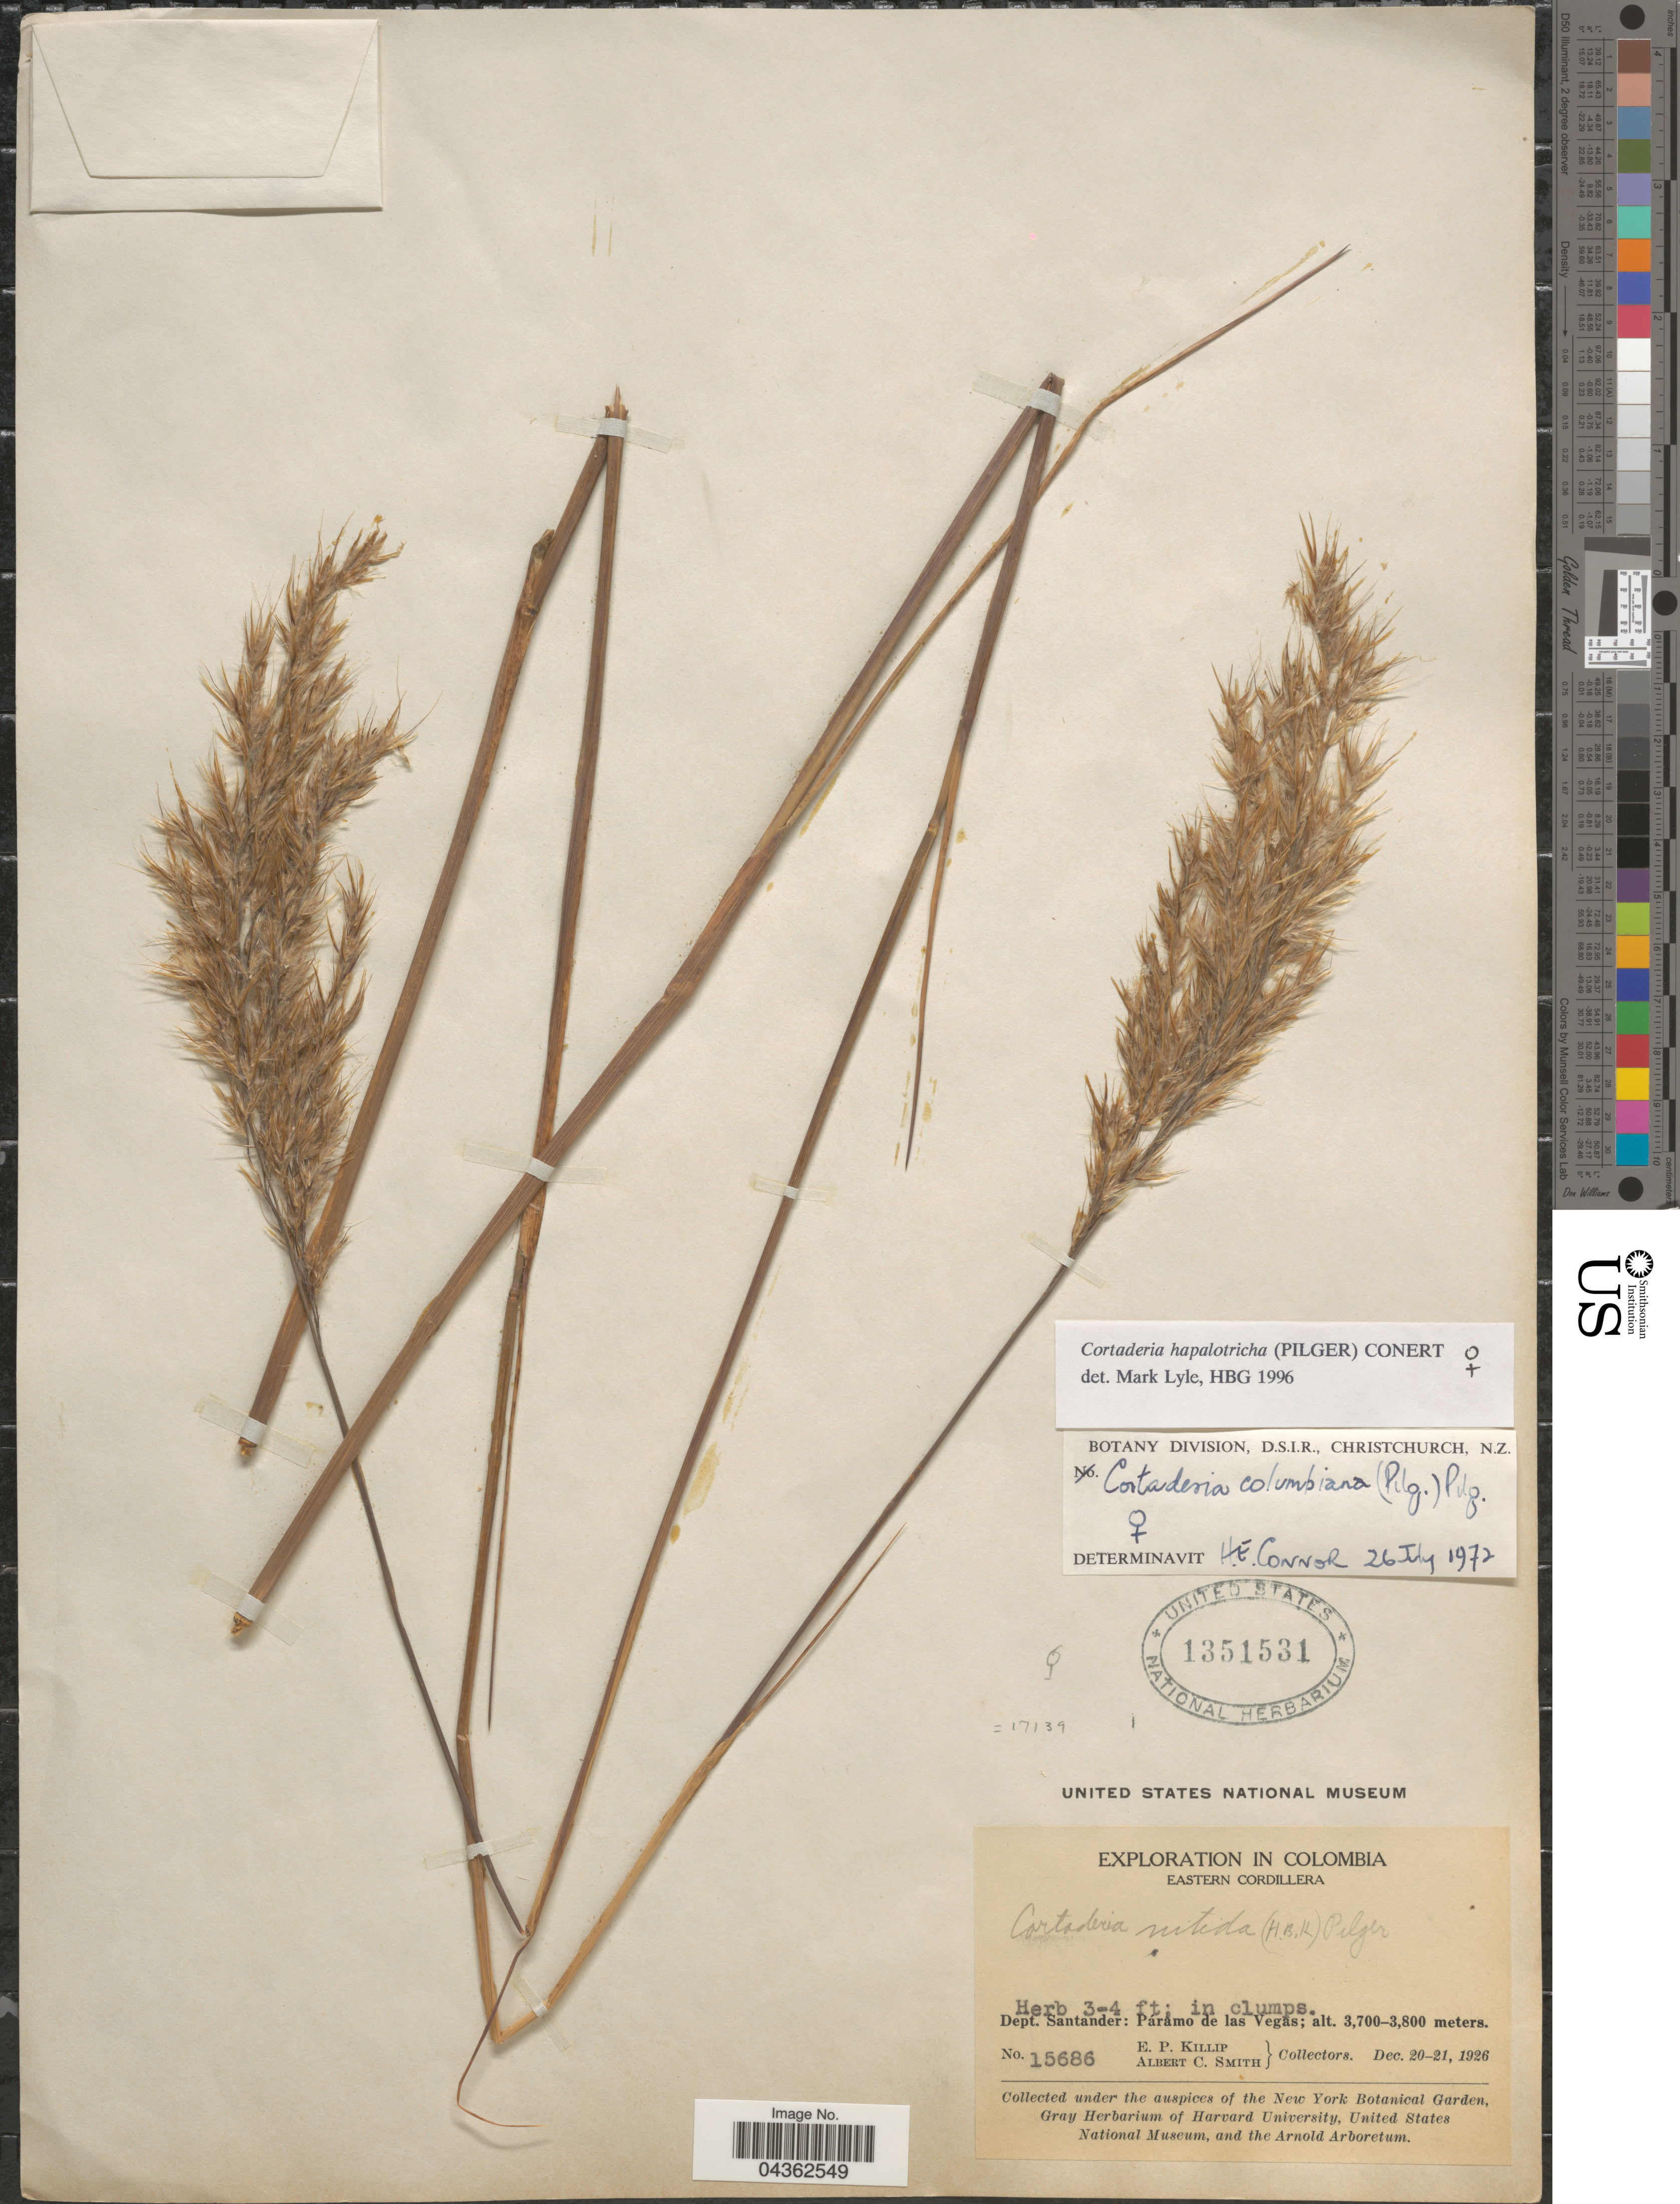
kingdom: Plantae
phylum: Tracheophyta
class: Liliopsida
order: Poales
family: Poaceae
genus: Cortaderia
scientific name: Cortaderia hapalotricha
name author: (Pilg.) Conert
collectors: E. P. Killip & A. C. Smith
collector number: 15686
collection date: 1926-12-20/1926-12-21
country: Colombia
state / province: Santander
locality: Exploration in Colombia. Eastern Cordillera. Dept. Santander: Páramo de las Vegas.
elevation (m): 3700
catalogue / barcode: US 1351531